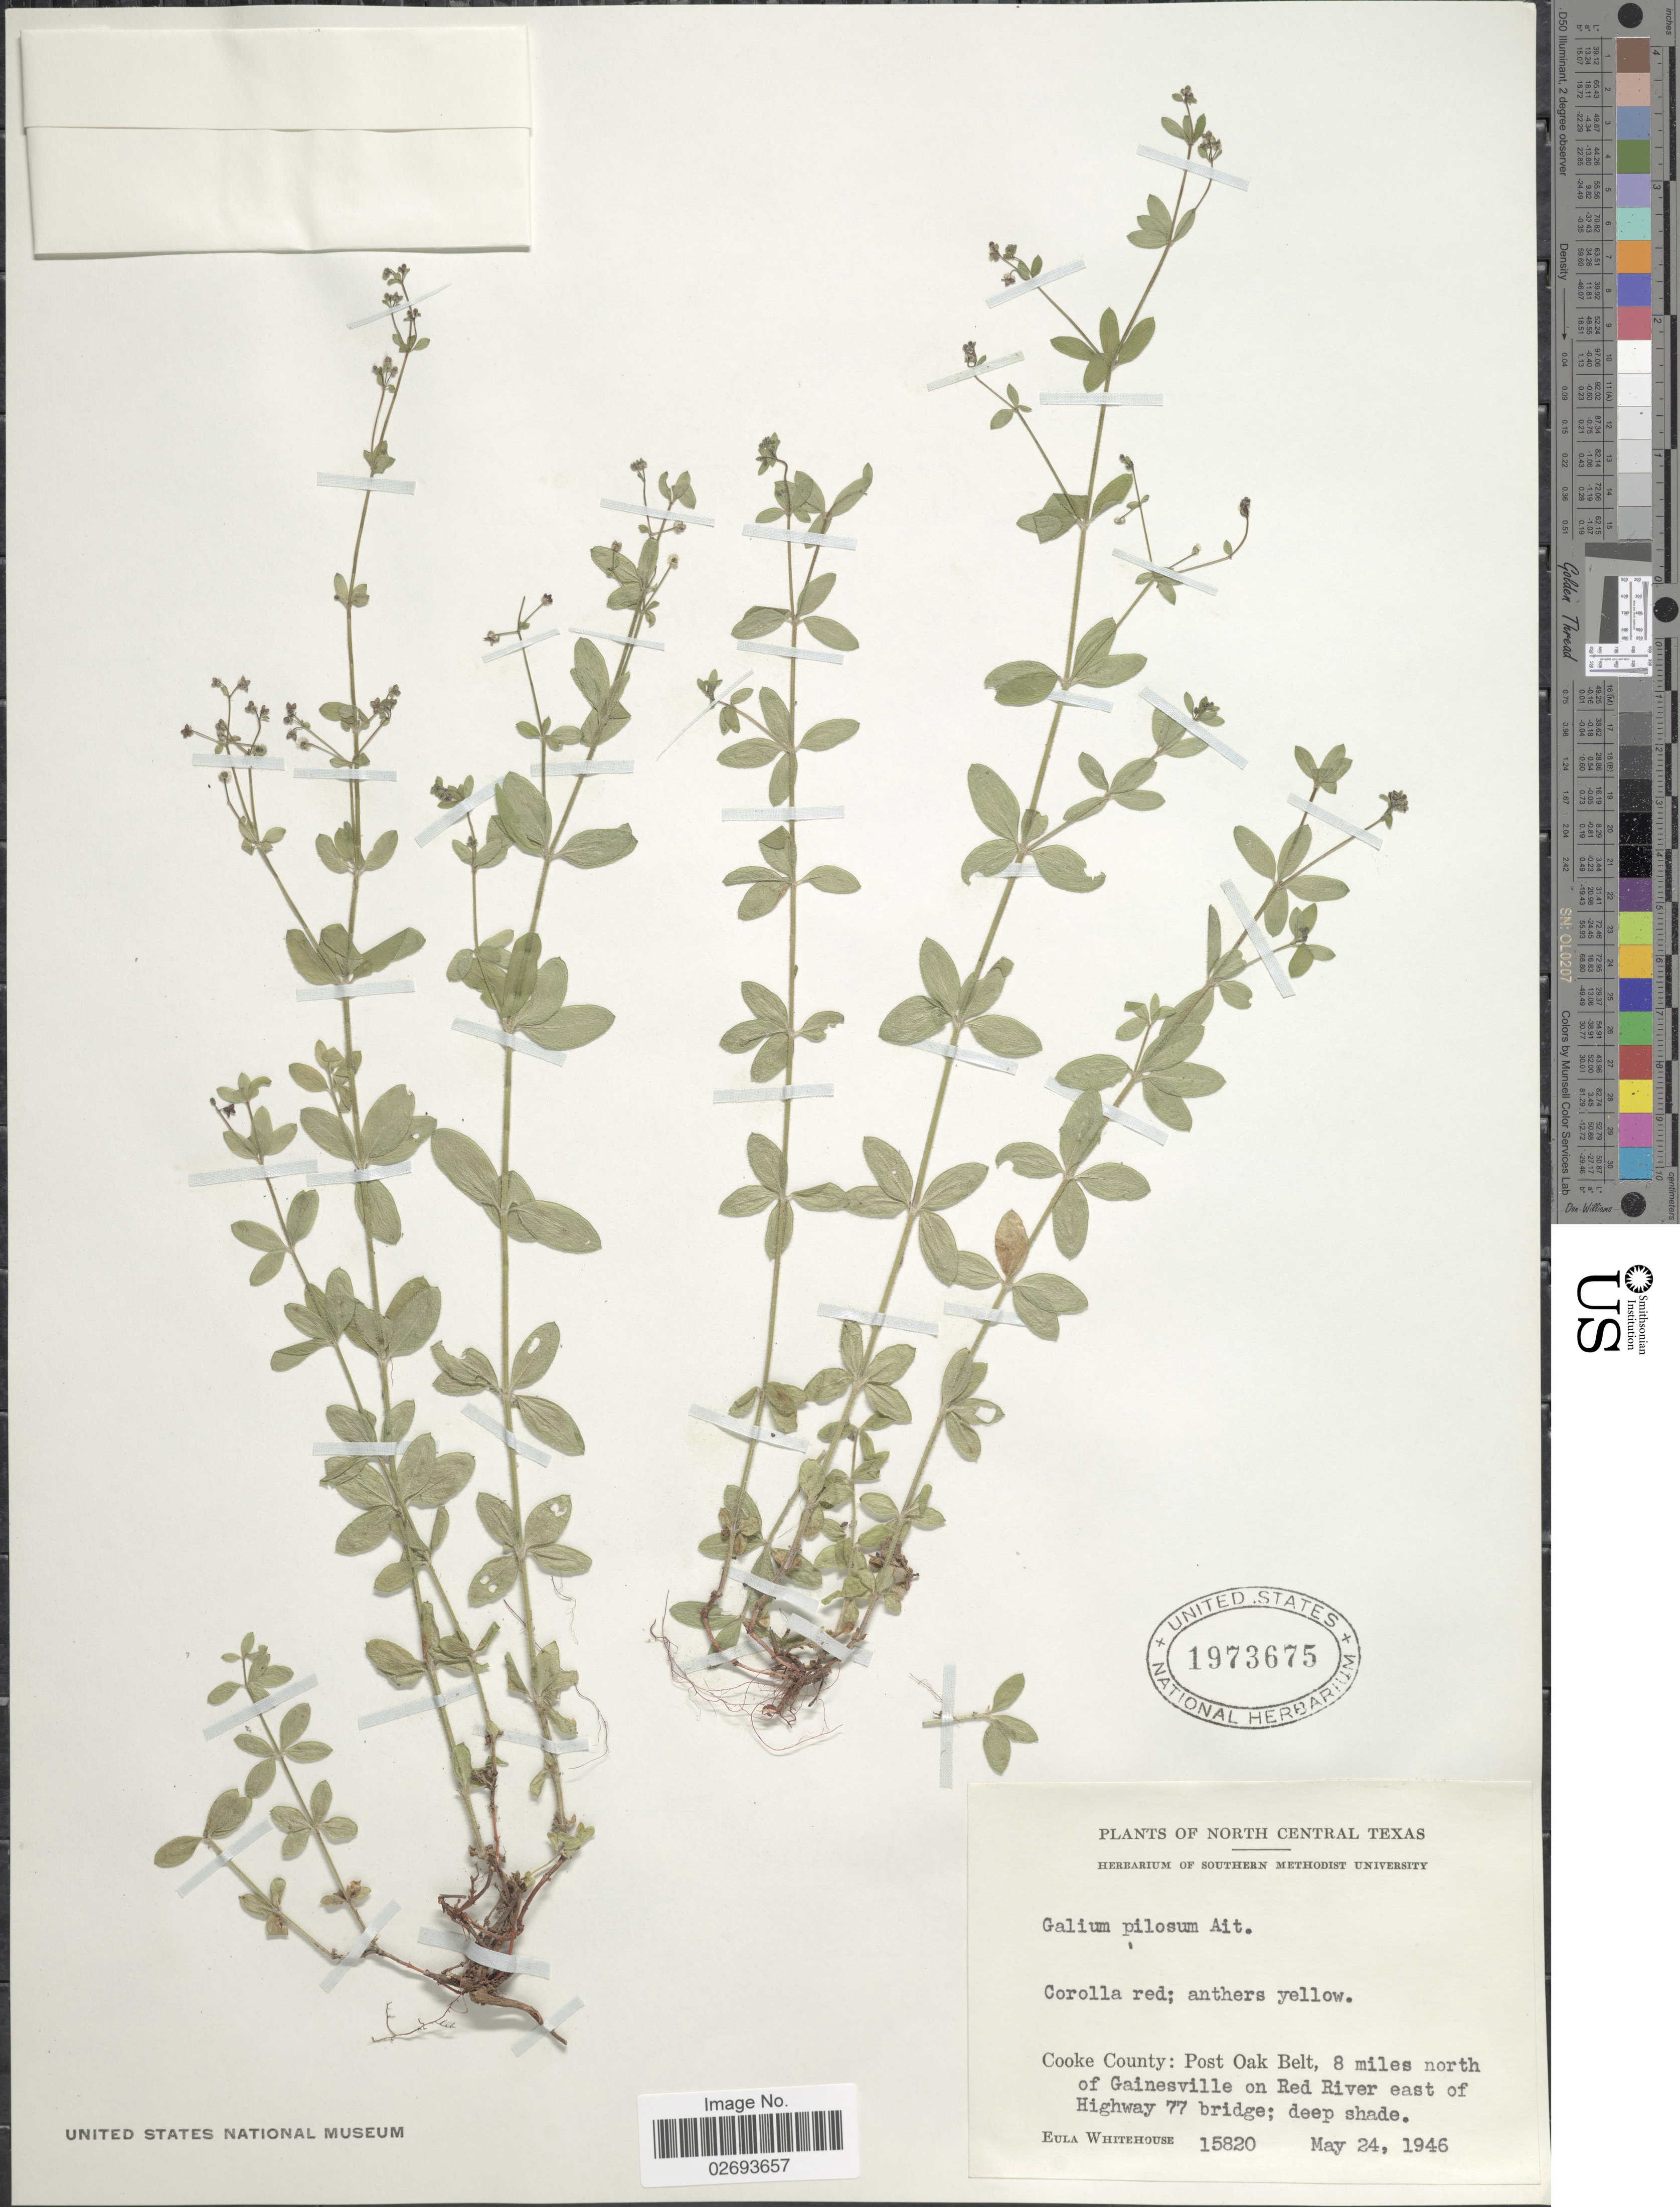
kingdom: Plantae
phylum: Tracheophyta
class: Magnoliopsida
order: Gentianales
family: Rubiaceae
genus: Galium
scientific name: Galium pilosum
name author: Aiton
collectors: E. Whitehouse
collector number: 15820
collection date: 1946-05-24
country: United States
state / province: Texas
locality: North Central, Cooke County: Post Oak Belt, 8 miles north of Gainesville on Red River east of Highway 77 bridge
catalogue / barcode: US 1973675